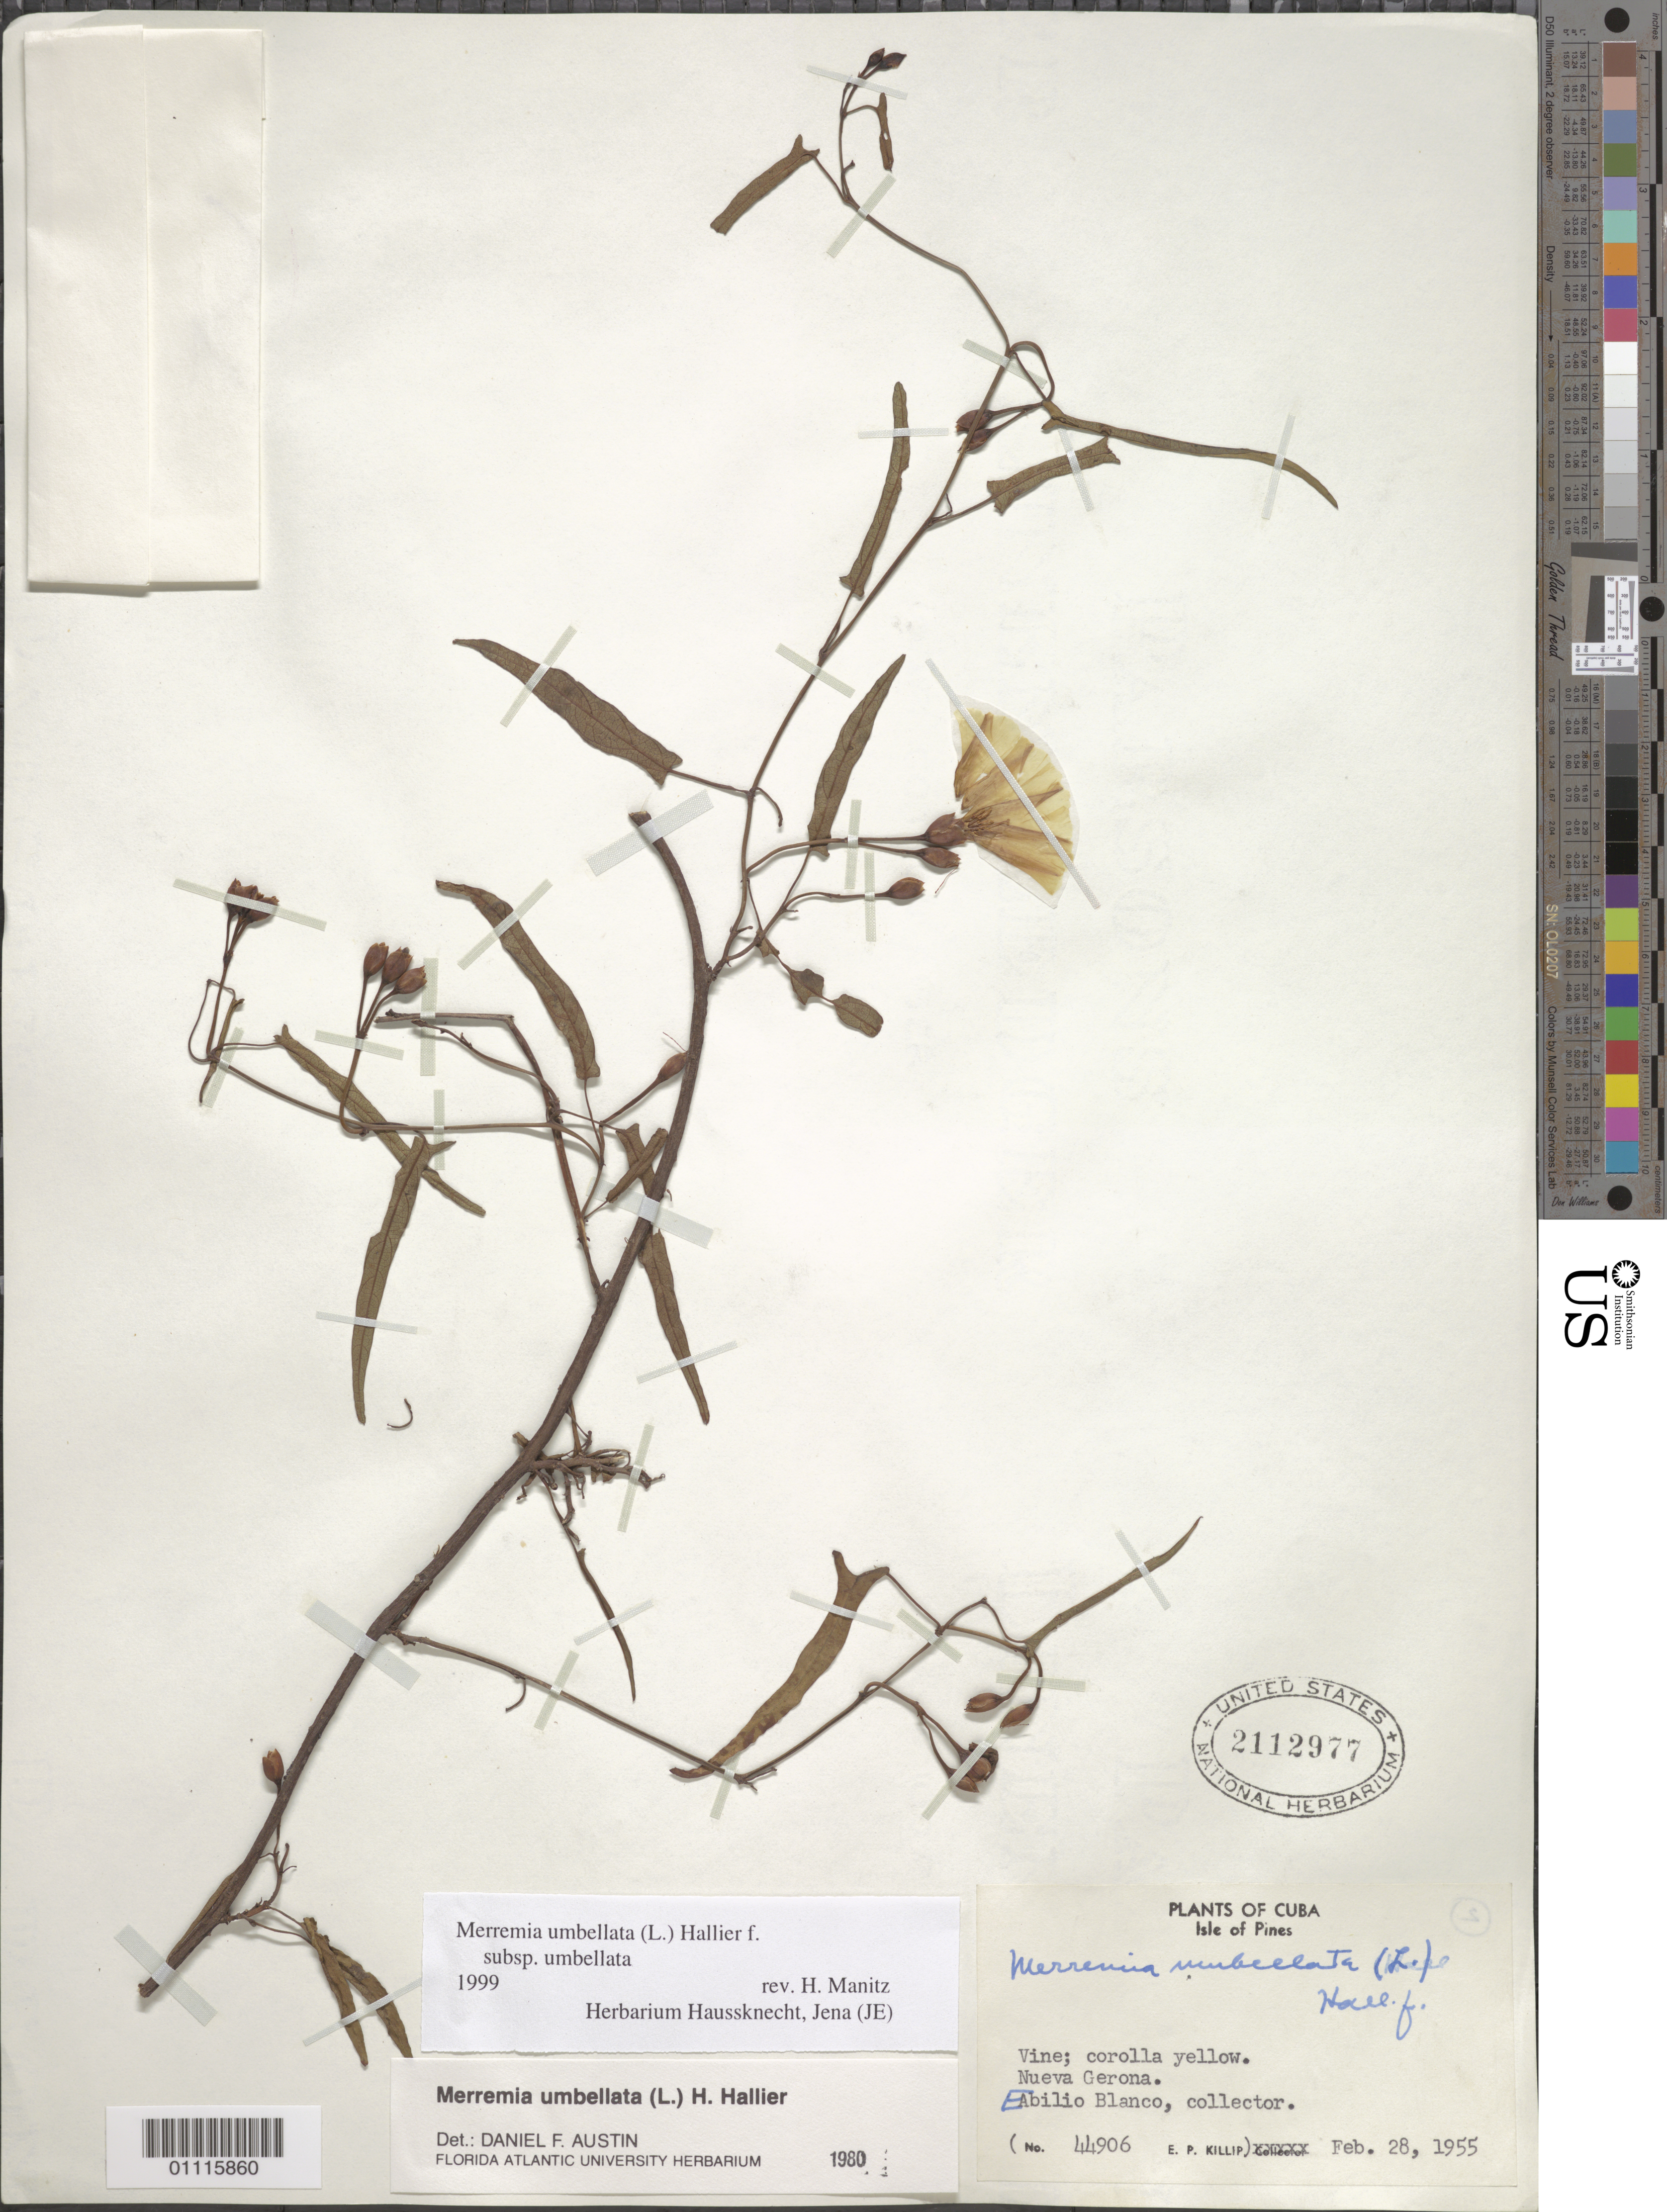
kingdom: Plantae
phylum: Tracheophyta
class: Magnoliopsida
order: Solanales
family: Convolvulaceae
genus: Camonea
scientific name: Camonea umbellata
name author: (L.) A. R. Simões & Staples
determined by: Strong, Mark T., (BOT), Smithsonian Institution - National Museum of Natural History (UNITED STATES)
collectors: E. P. Killip & E. Blanco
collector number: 44906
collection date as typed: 28 Feb 1955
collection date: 1955-02-28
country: Cuba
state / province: Isla de La Juventud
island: Isla de la Juventud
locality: Nueva Gerona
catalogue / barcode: US 2112977